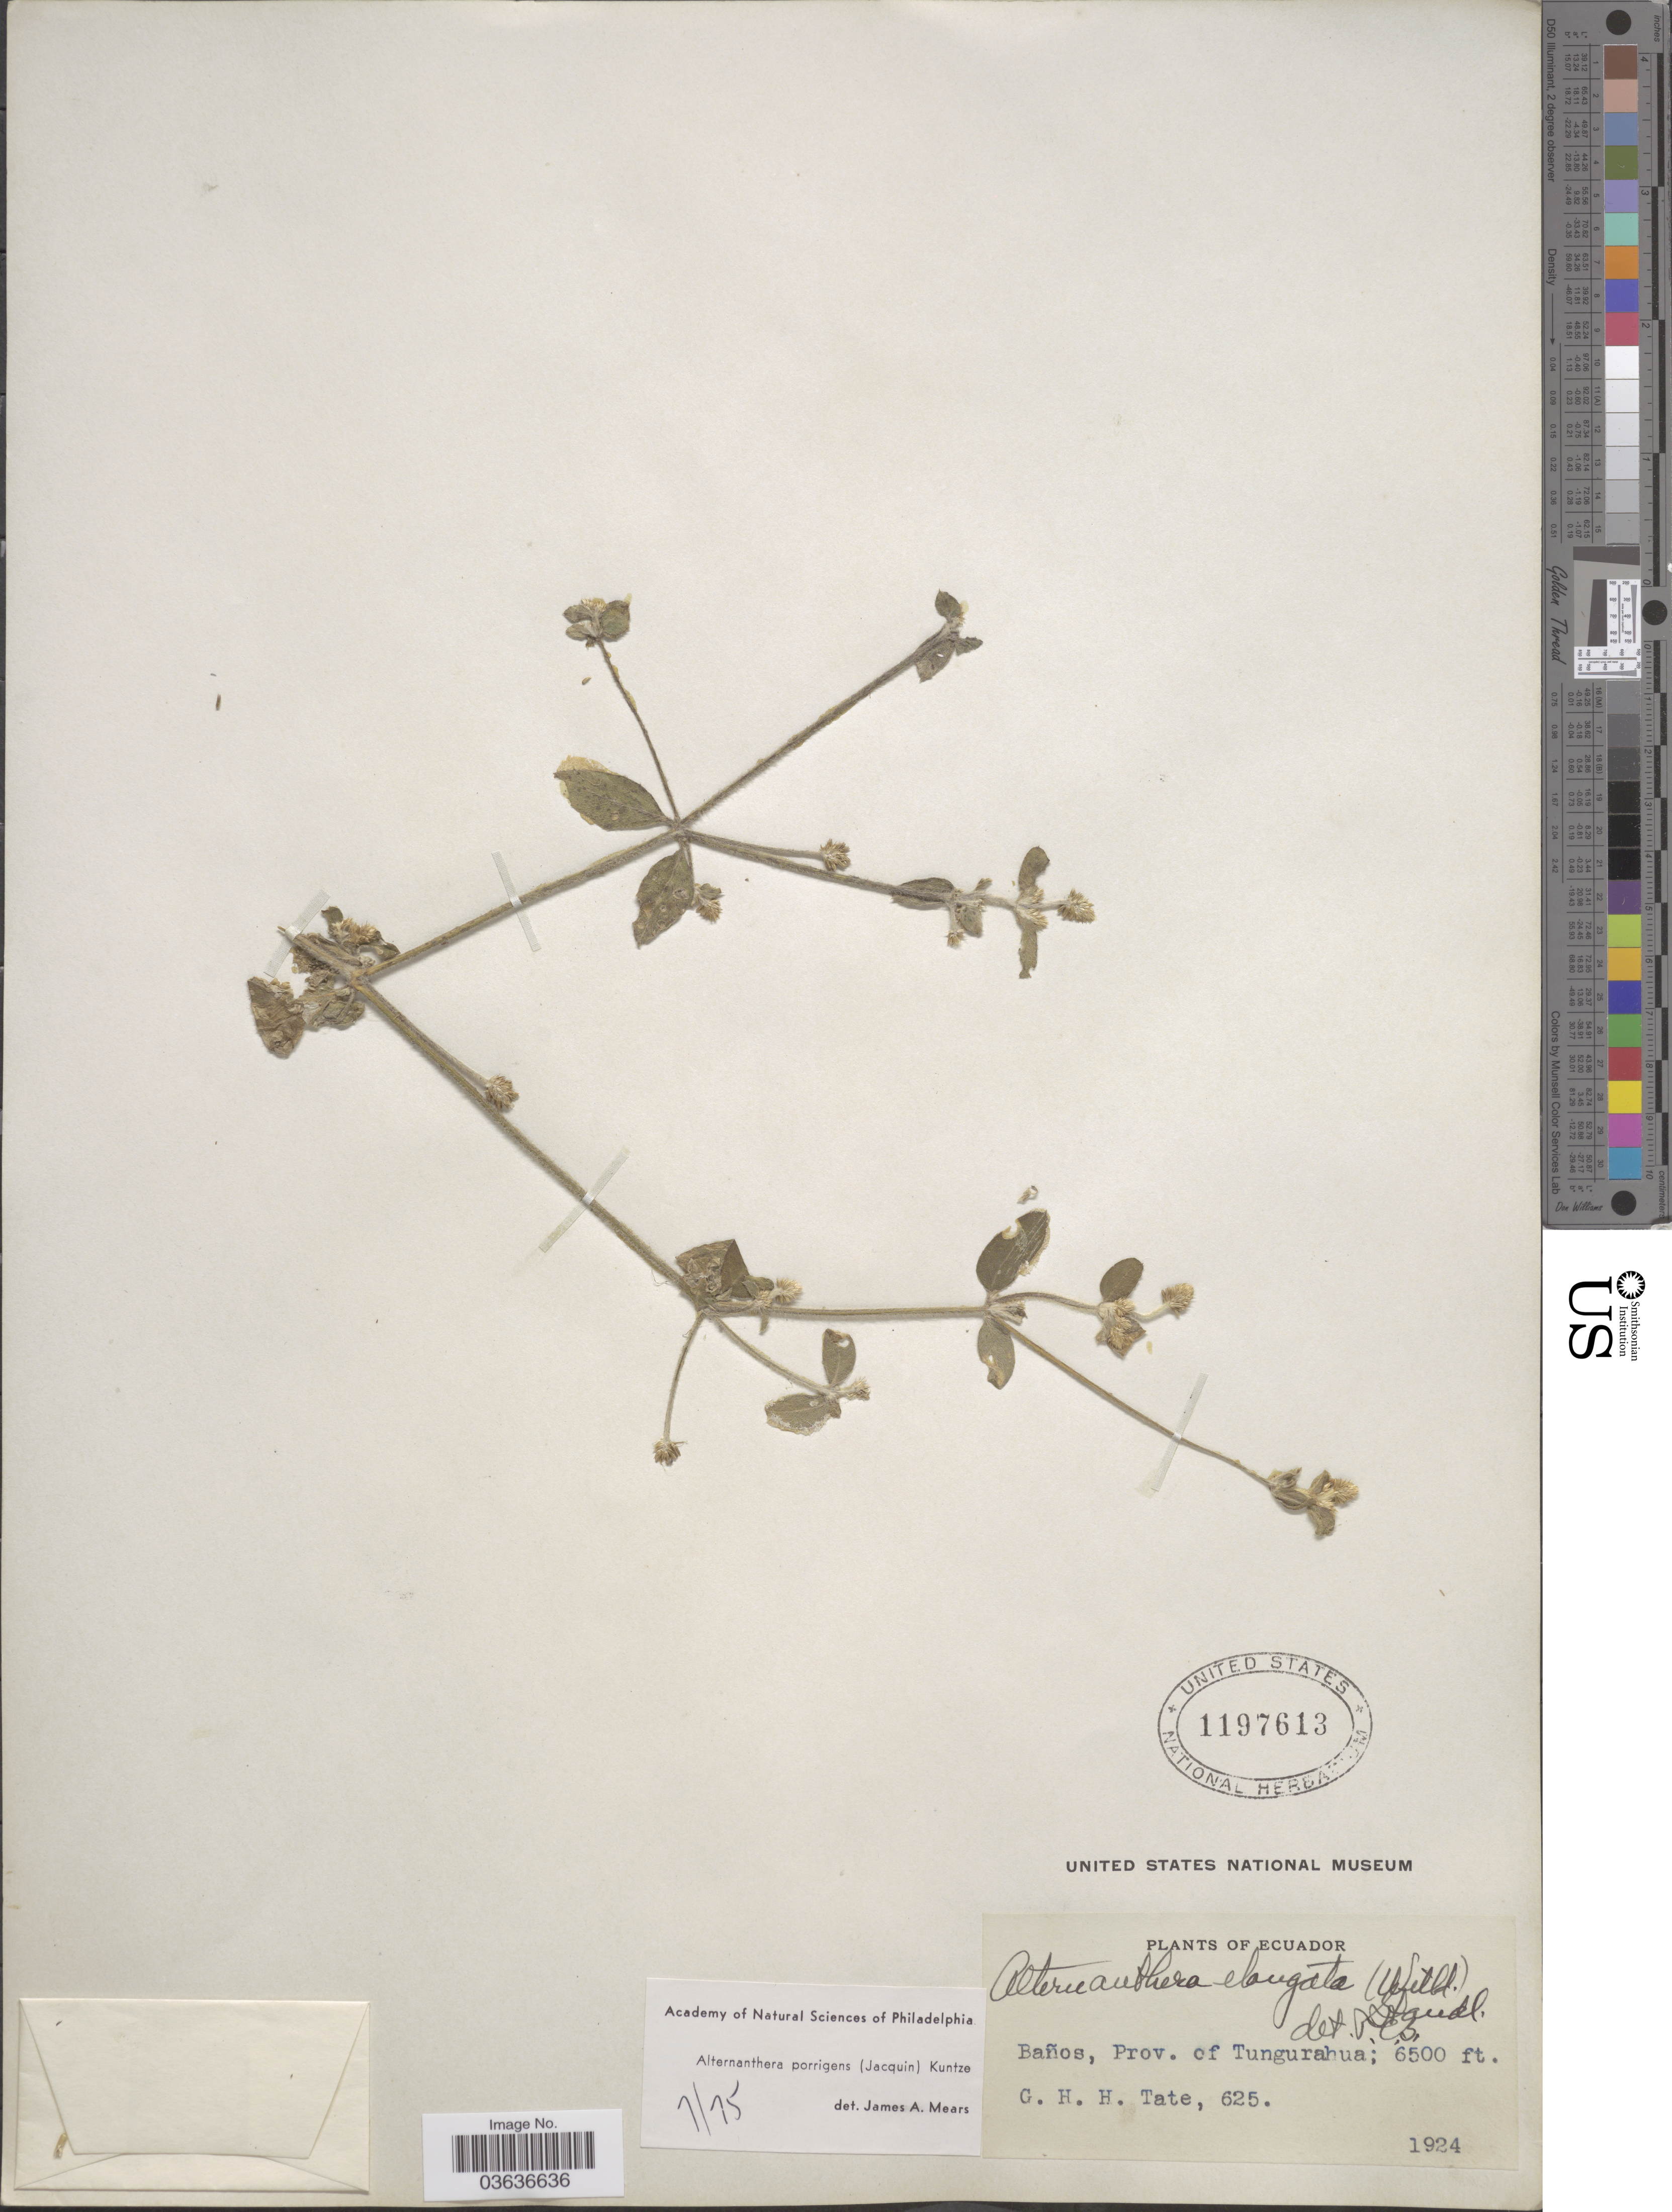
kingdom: Plantae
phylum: Tracheophyta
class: Magnoliopsida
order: Caryophyllales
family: Amaranthaceae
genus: Alternanthera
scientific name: Alternanthera porrigens var. porrigens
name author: (Jacq.) Kuntze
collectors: G. H. H.Tate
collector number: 625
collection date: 1924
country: Ecuador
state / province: Tungurahua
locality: Baños.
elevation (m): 1981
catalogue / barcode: US 1197613